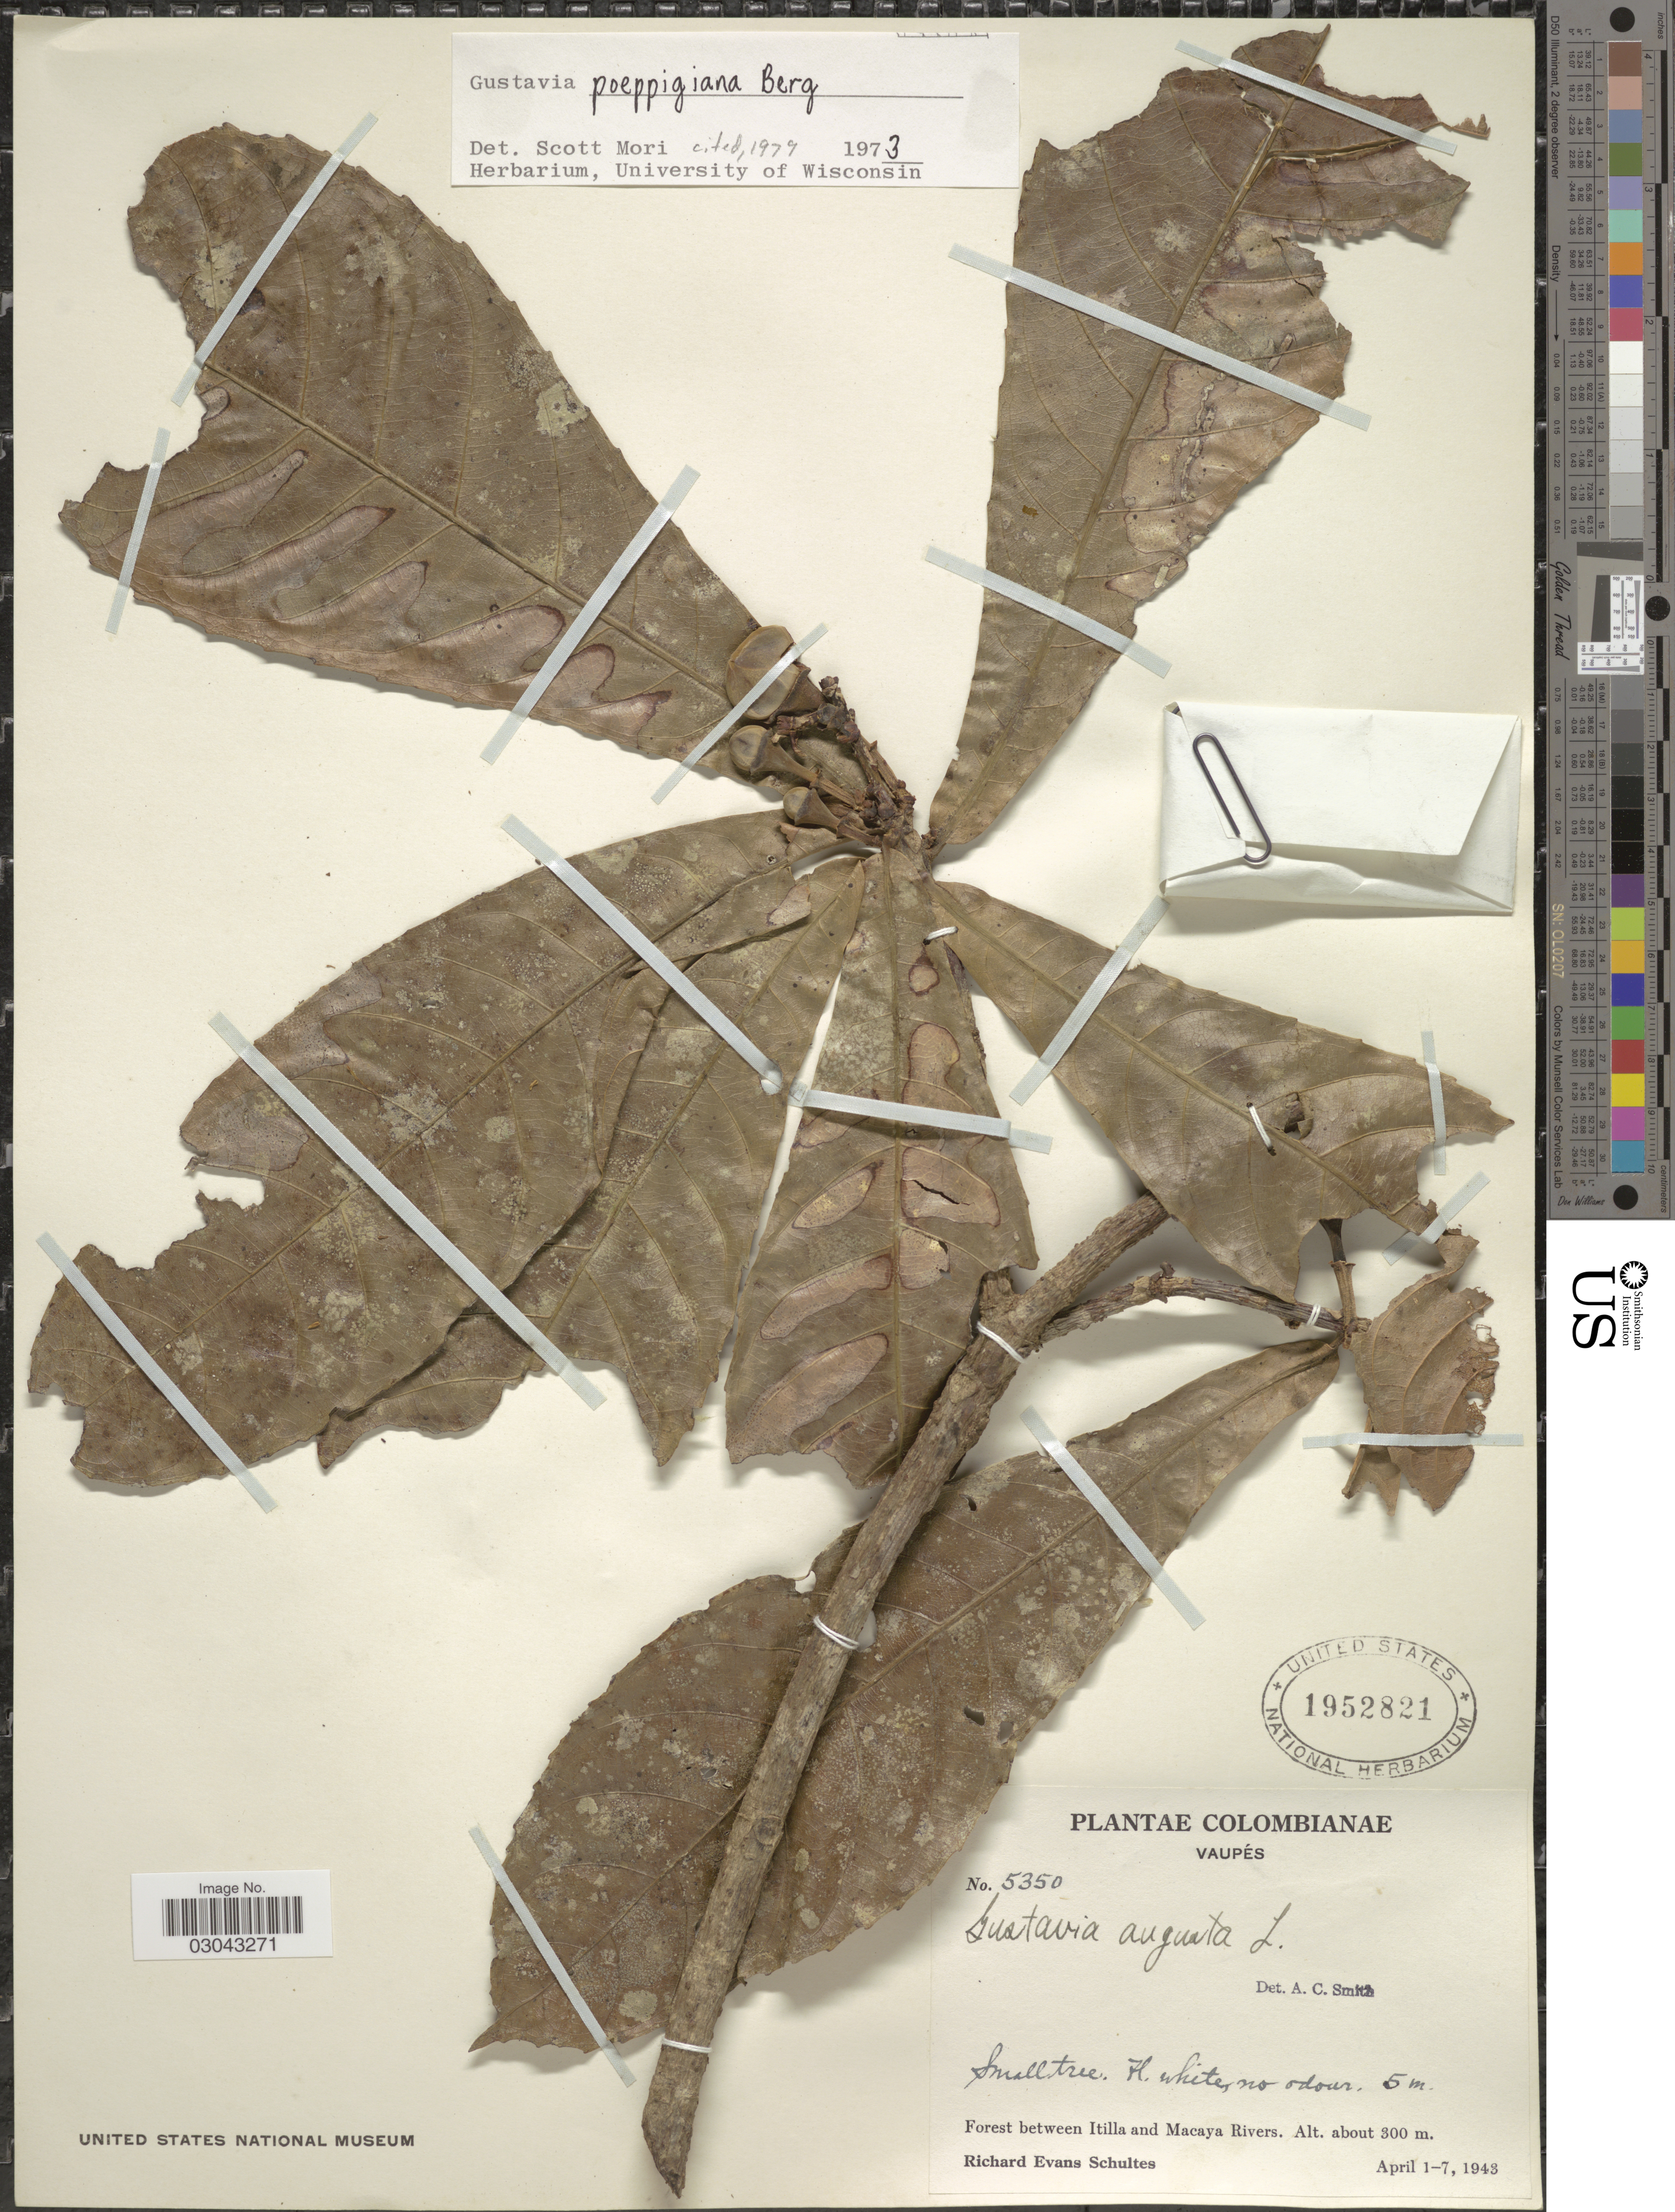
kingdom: Plantae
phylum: Tracheophyta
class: Magnoliopsida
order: Ericales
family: Lecythidaceae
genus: Gustavia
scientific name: Gustavia poeppigiana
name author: O. Berg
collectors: R. E. Schultes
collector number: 5350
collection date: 1943-04-01/1943-04-07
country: Colombia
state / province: Vaupés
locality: Forest between Itilla and Macaya Rivers.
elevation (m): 300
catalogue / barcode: US 1952821